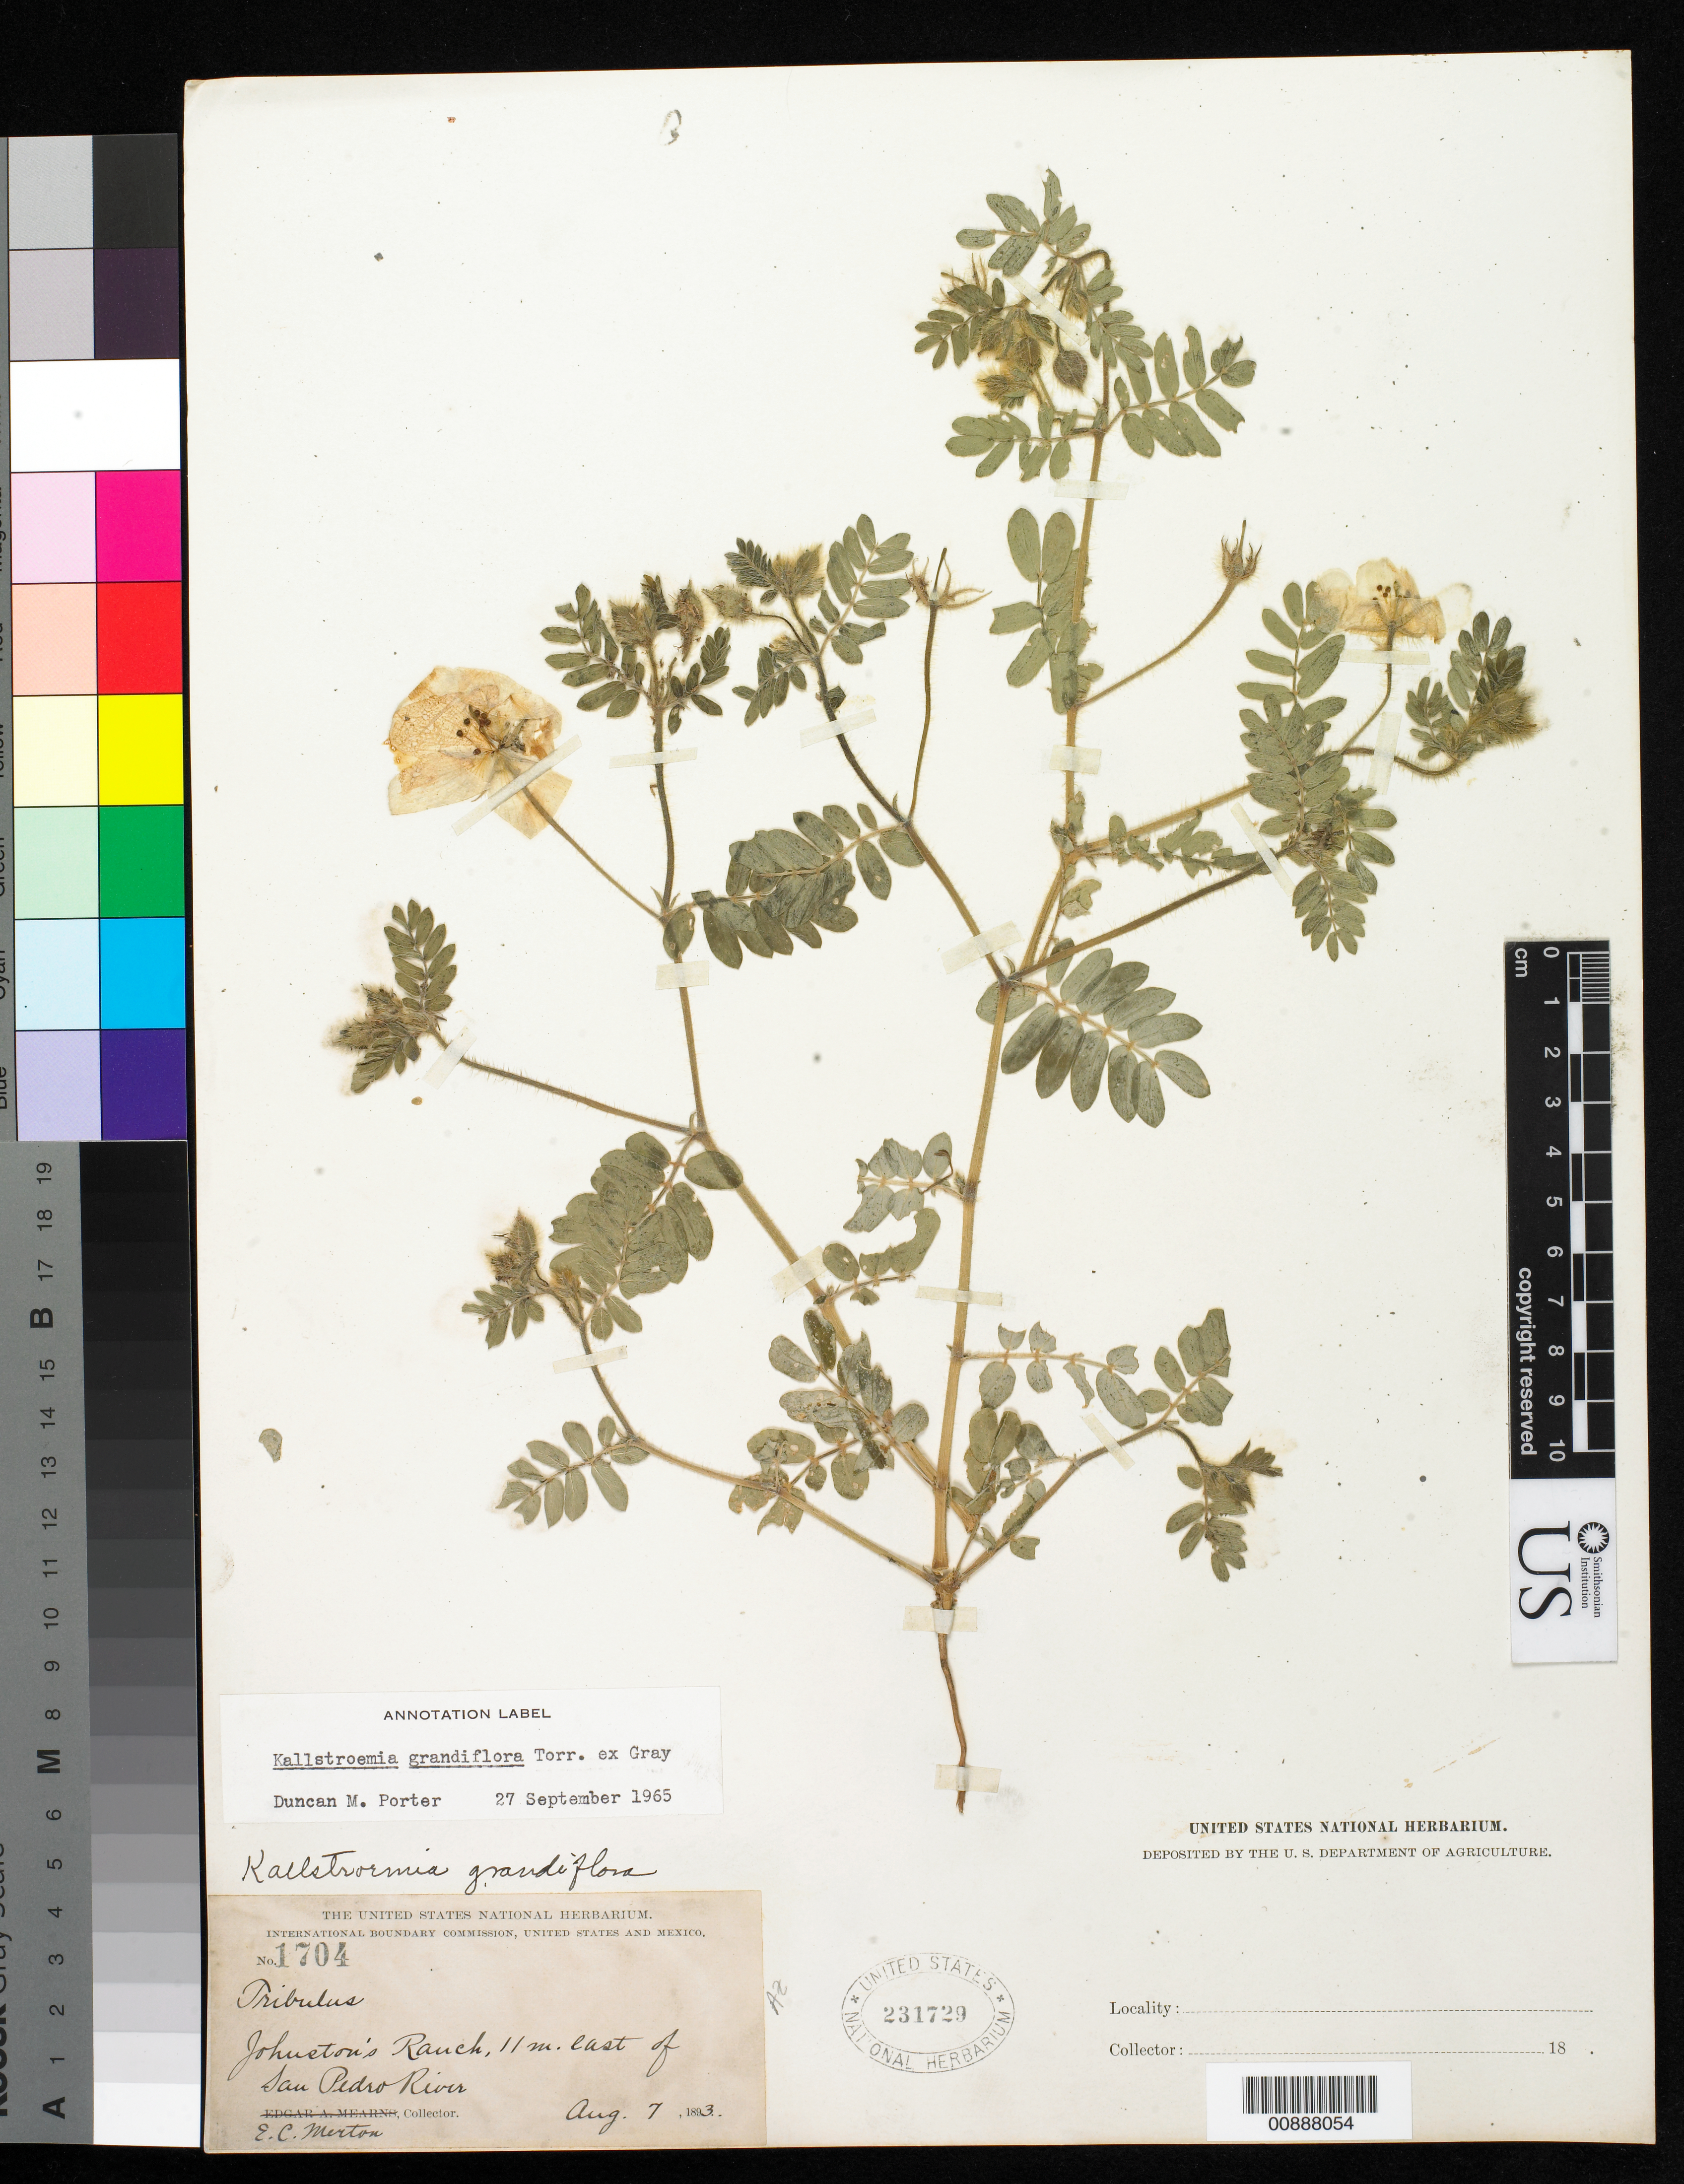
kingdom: Plantae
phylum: Tracheophyta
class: Magnoliopsida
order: Zygophyllales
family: Zygophyllaceae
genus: Kallstroemia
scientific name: Kallstroemia grandiflora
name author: Torr. ex A. Gray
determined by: Porter, D. M.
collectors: E. Merton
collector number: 1704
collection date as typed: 07 Aug 1893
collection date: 1893-08-07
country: United States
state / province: Arizona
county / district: Cochise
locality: Johnston's Ranch, 11 mi. E of San Pedro River.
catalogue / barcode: US 231729